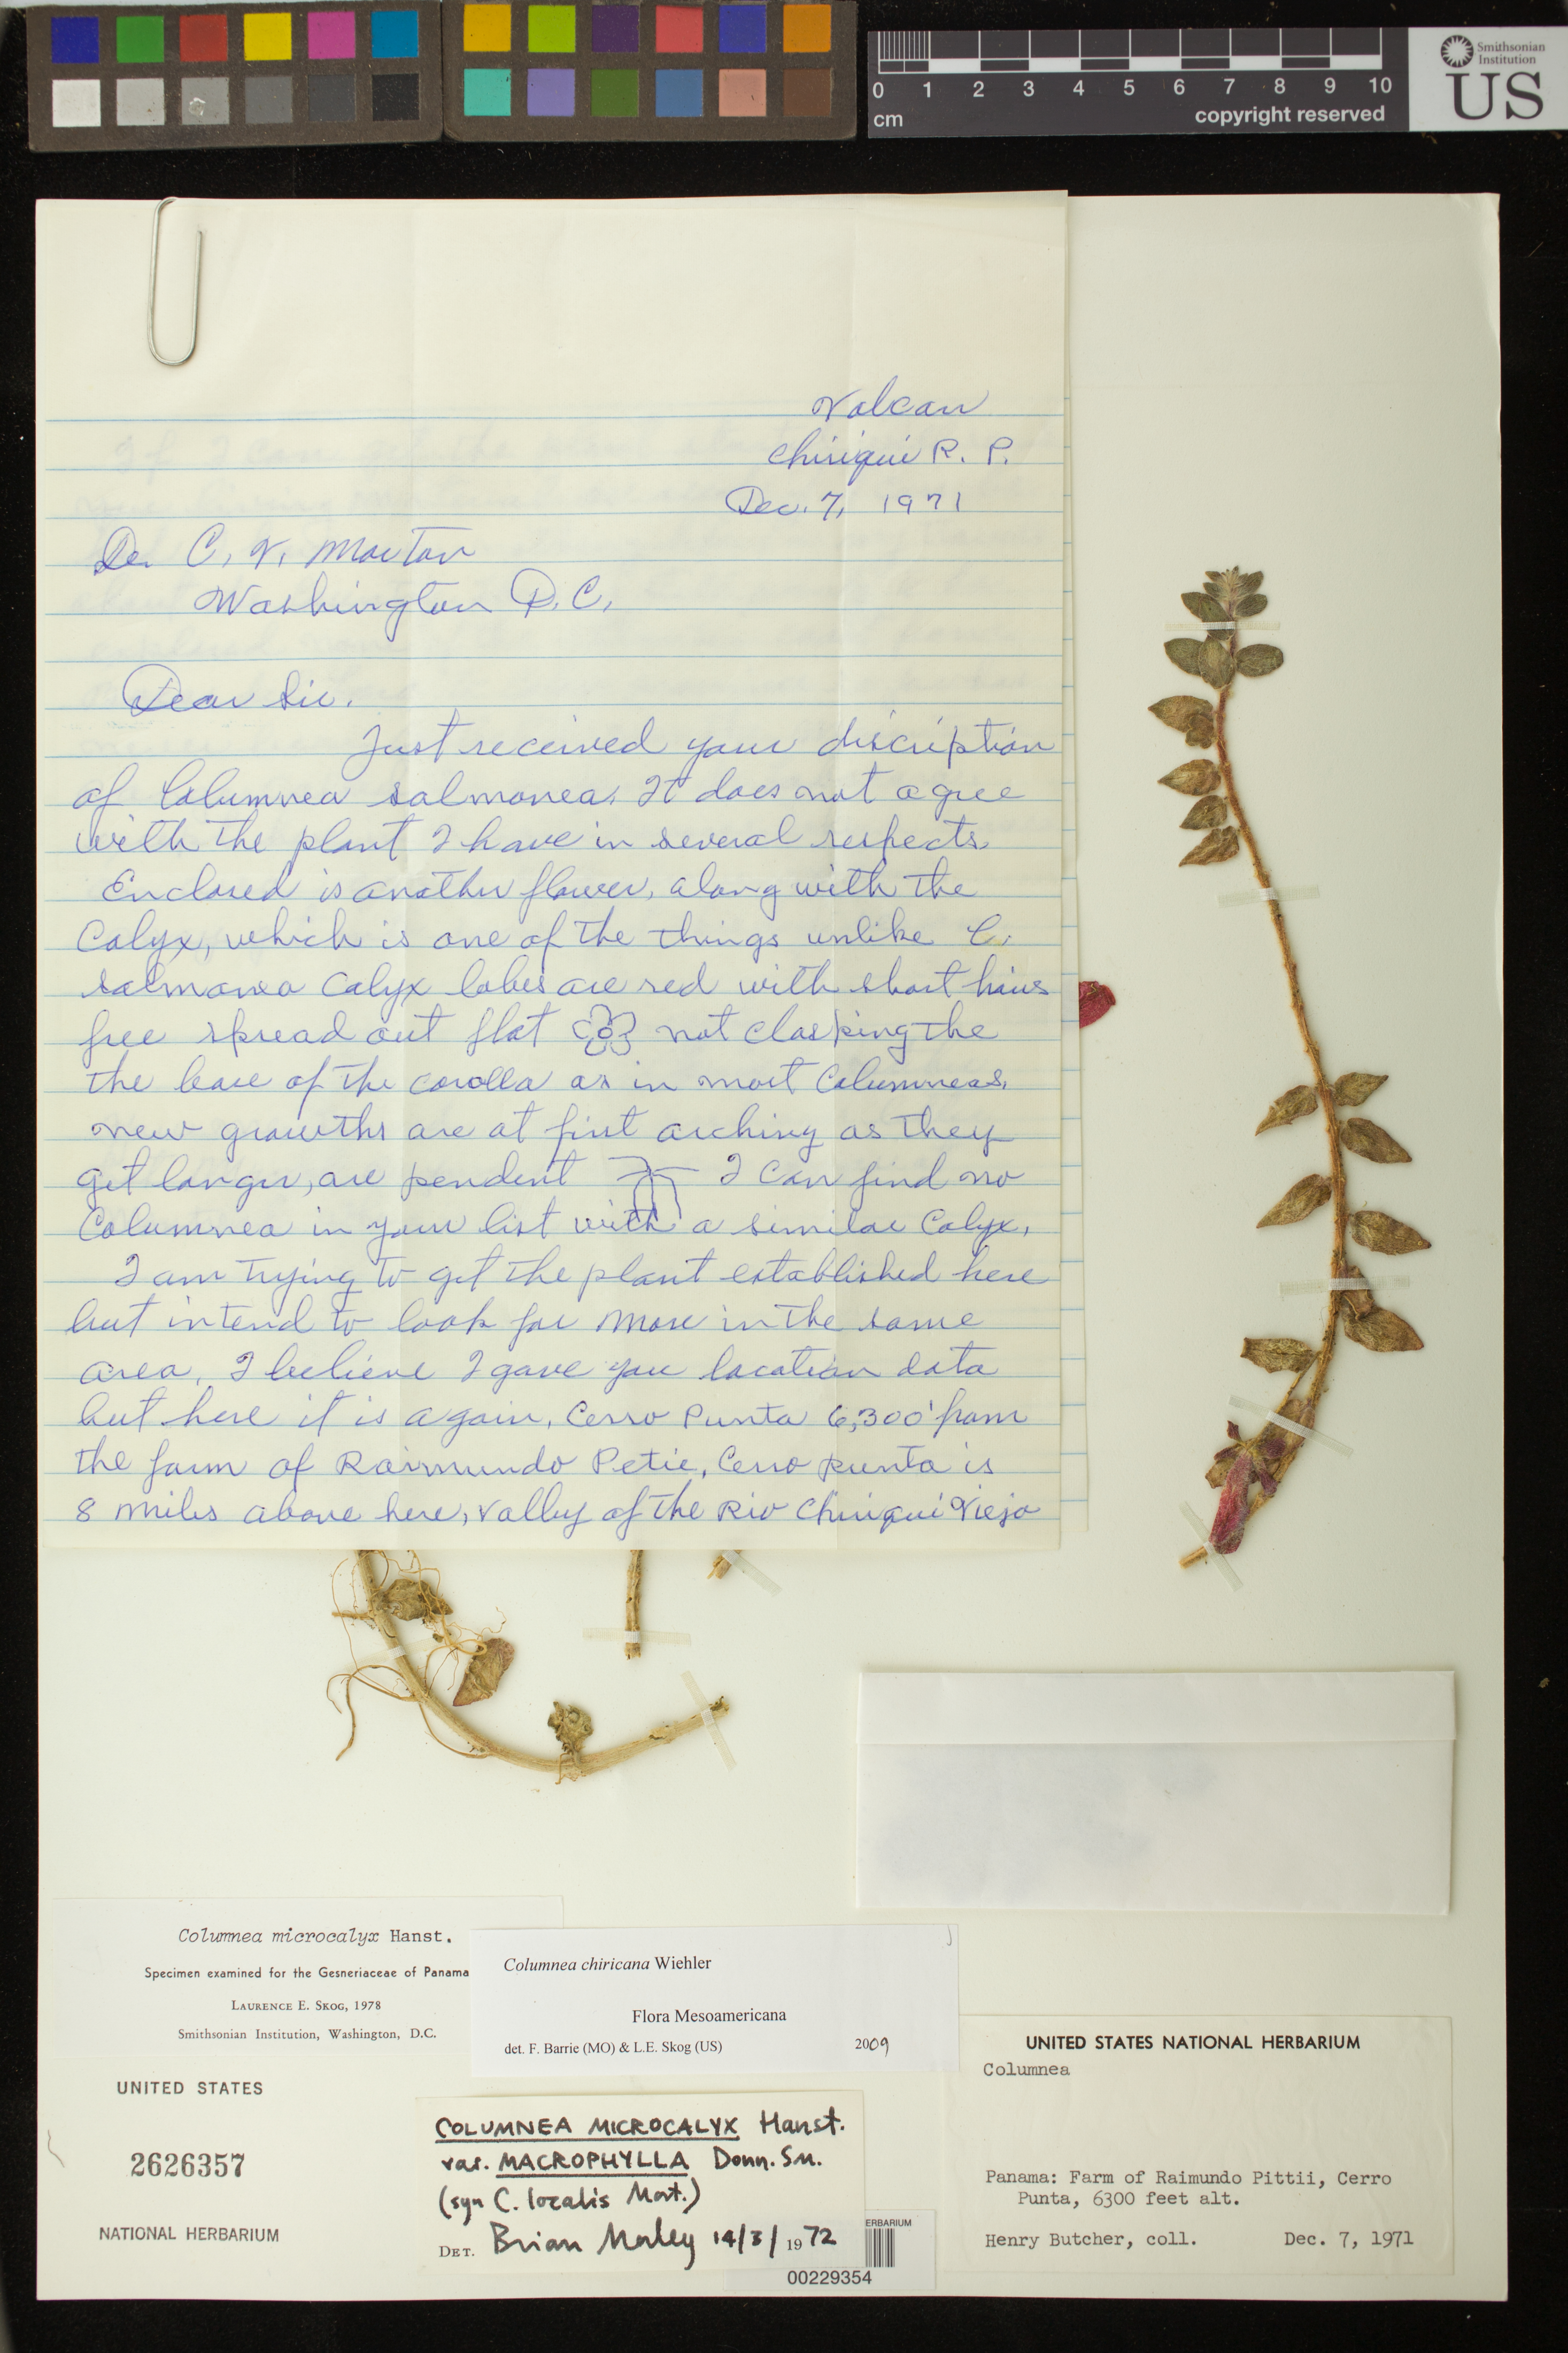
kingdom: Plantae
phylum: Tracheophyta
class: Magnoliopsida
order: Lamiales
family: Gesneriaceae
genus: Columnea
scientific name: Columnea chiricana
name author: Wiehler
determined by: Barrie, F. R.; Skog, Laurence E.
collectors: H. Butcher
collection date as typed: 07 Dec 1971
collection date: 1971-12-07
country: Panama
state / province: Chiriquí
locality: Farm of Raimundo Pittii, Cerro Punta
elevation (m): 1920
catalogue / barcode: US 2626357